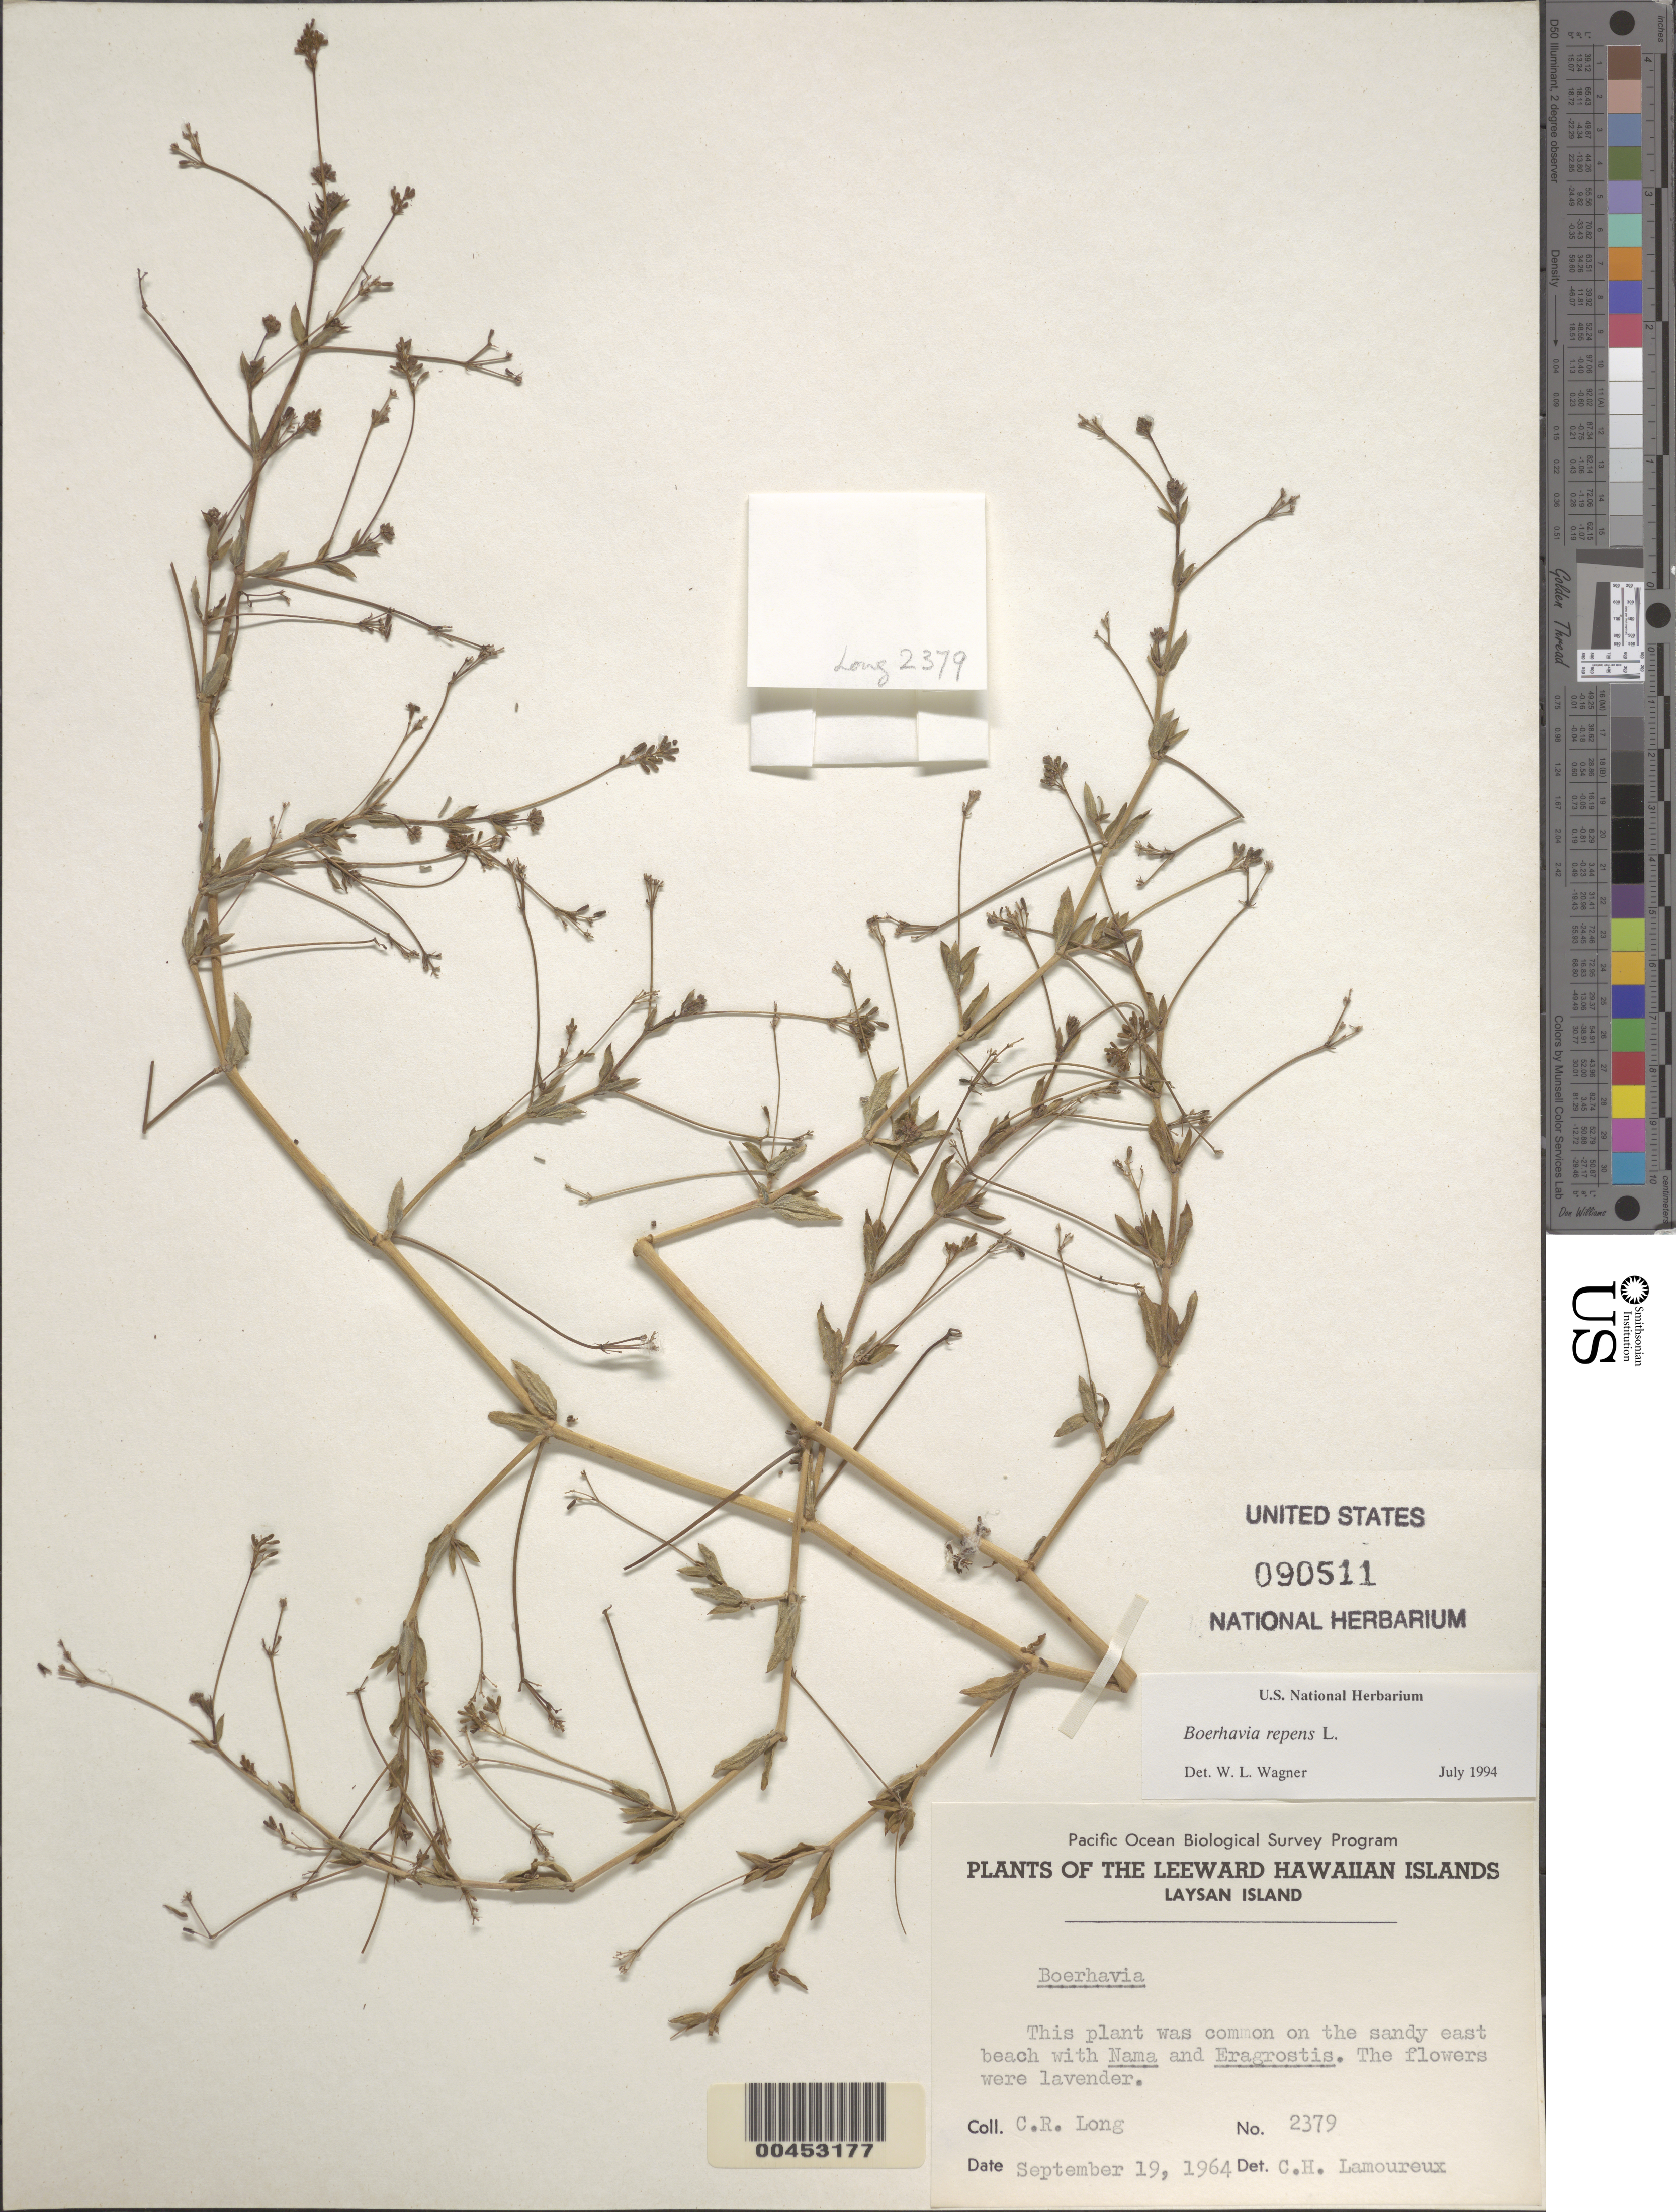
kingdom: Plantae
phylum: Tracheophyta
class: Magnoliopsida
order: Caryophyllales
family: Nyctaginaceae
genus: Boerhavia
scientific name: Boerhavia repens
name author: L.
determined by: Wagner, W. L., (BOT), Smithsonian Institution - National Museum of Natural History (UNITED STATES)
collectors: C. Long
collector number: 2379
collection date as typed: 19 Sep 1964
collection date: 1964-09-19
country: United States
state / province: Hawaii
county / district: Honolulu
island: Laysan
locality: On the E beach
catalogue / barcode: US 90511